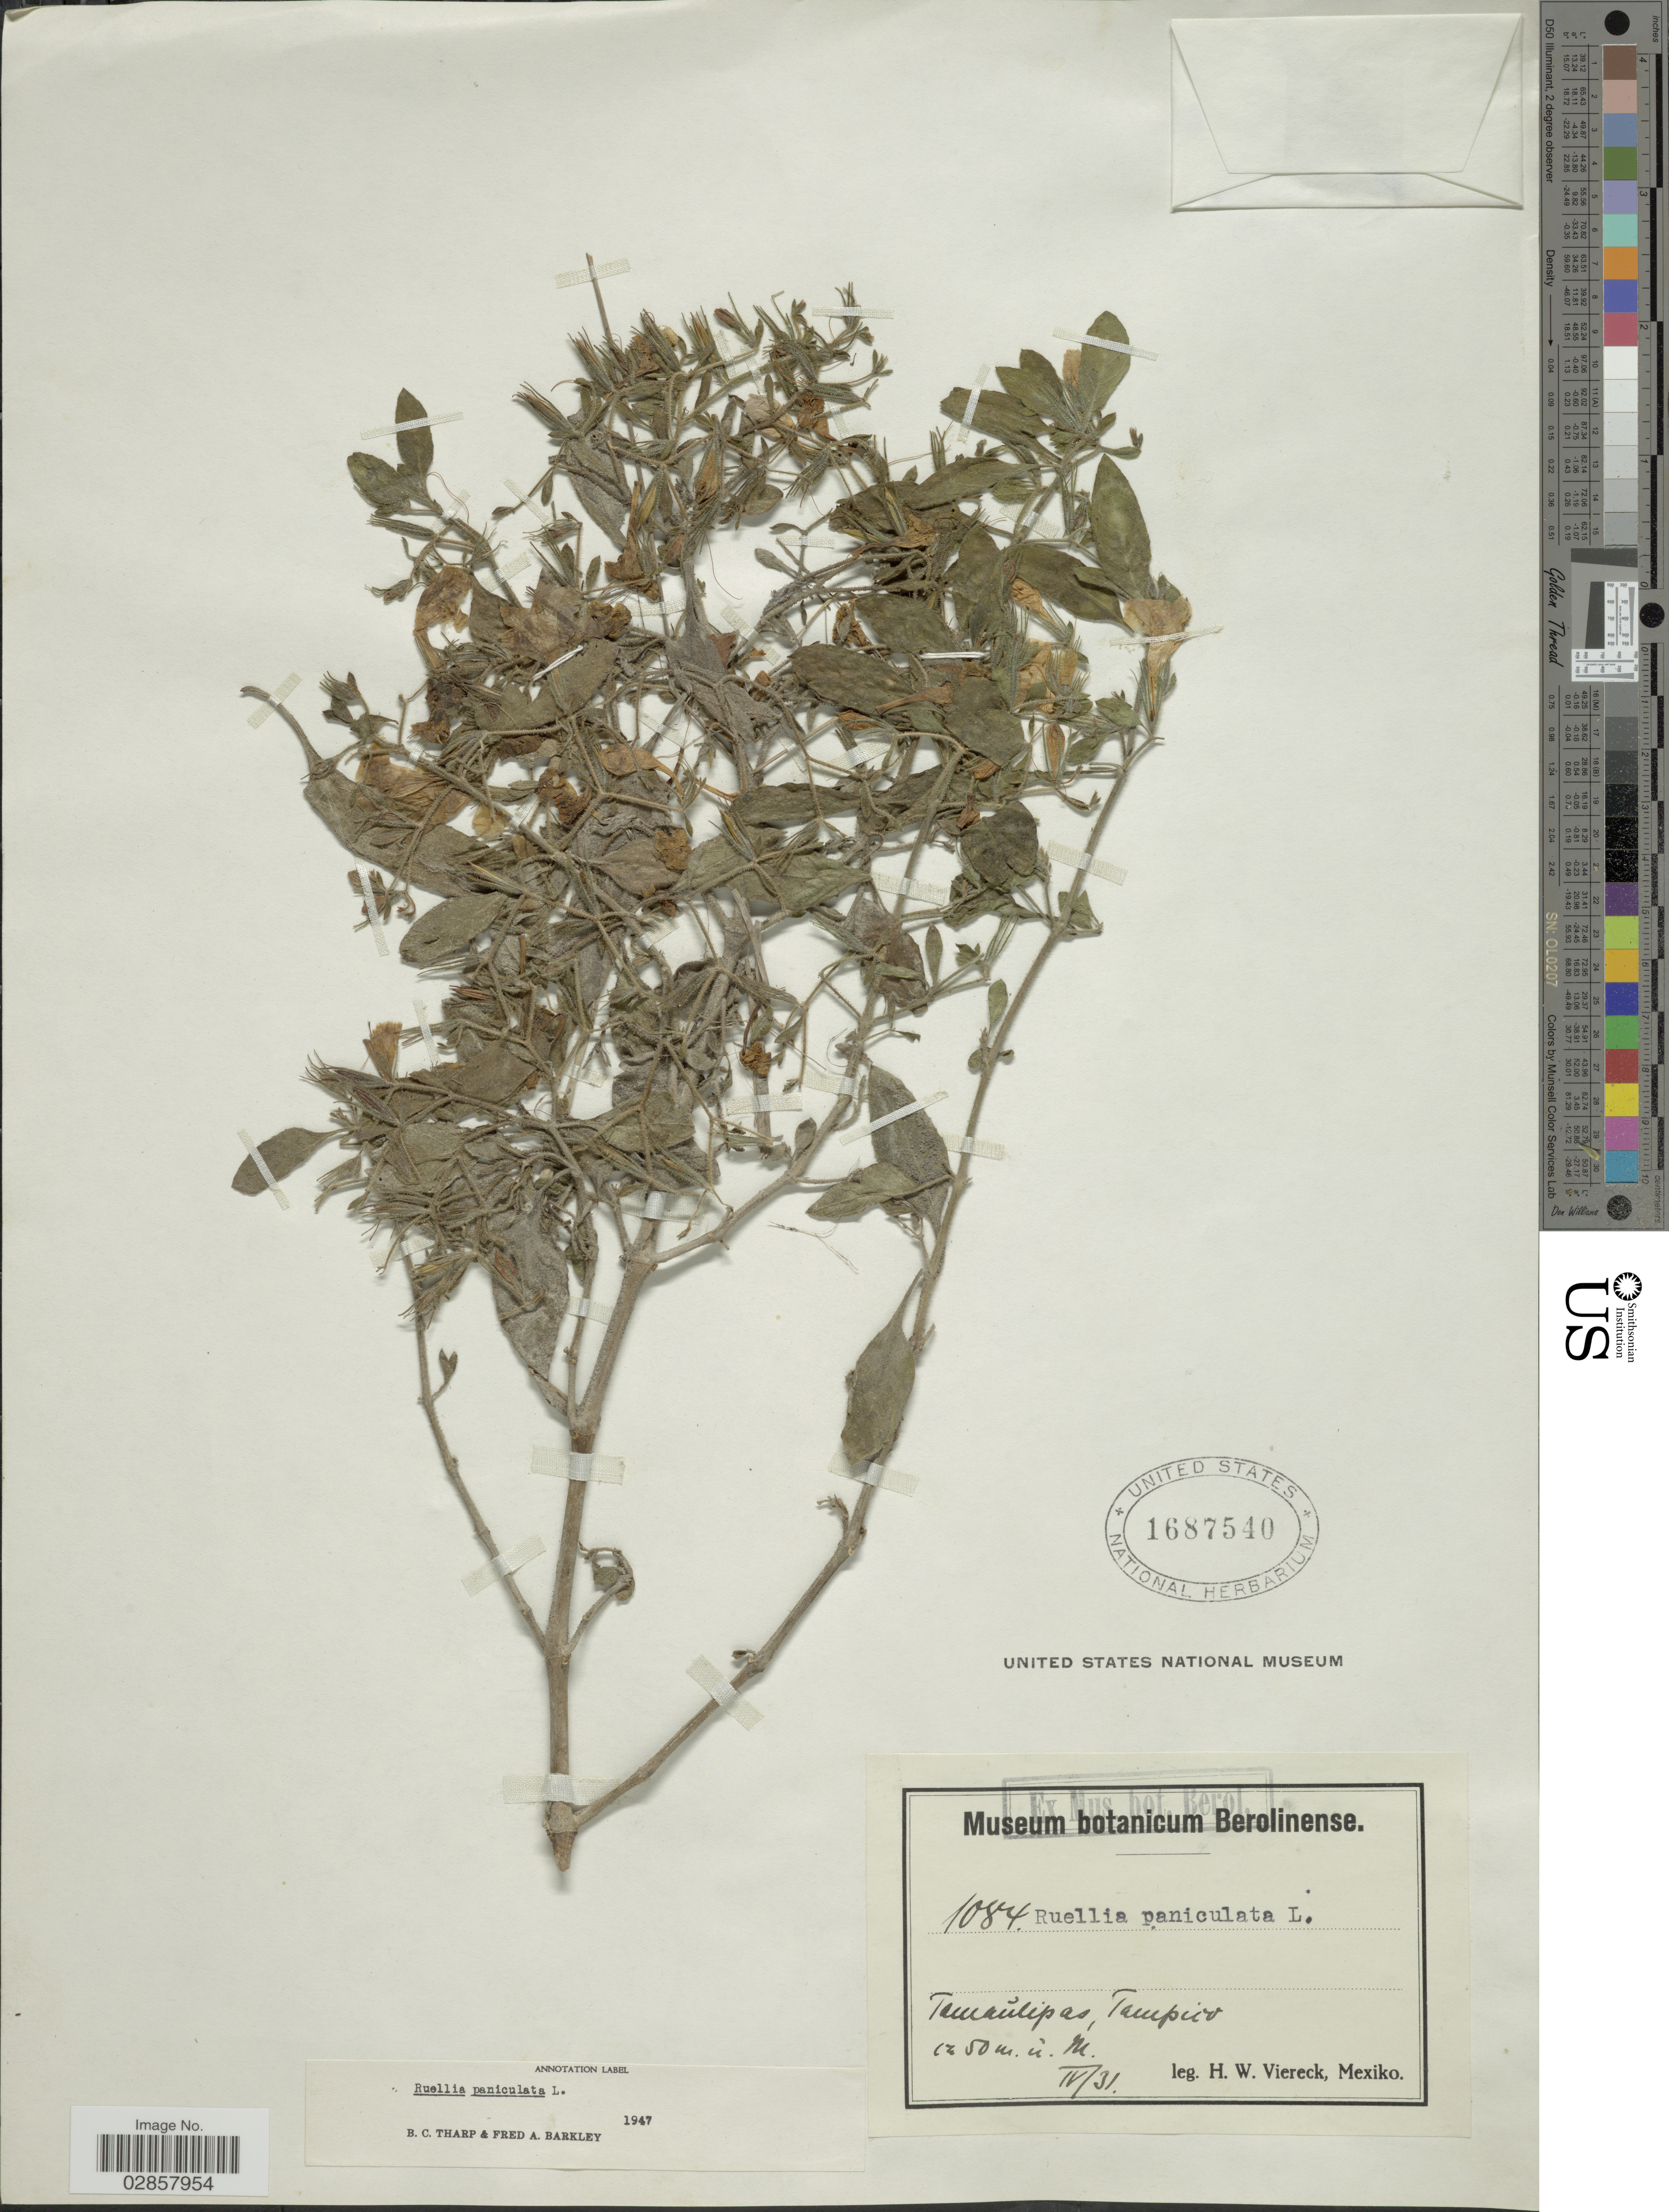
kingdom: Plantae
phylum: Tracheophyta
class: Magnoliopsida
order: Lamiales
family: Acanthaceae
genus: Ruellia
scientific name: Ruellia paniculata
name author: L.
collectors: H. W. Viereck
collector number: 1084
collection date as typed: Transcribed d/m/y: /4/31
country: Mexico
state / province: Tamaulipas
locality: Tampico.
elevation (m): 1250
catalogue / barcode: US 1687540